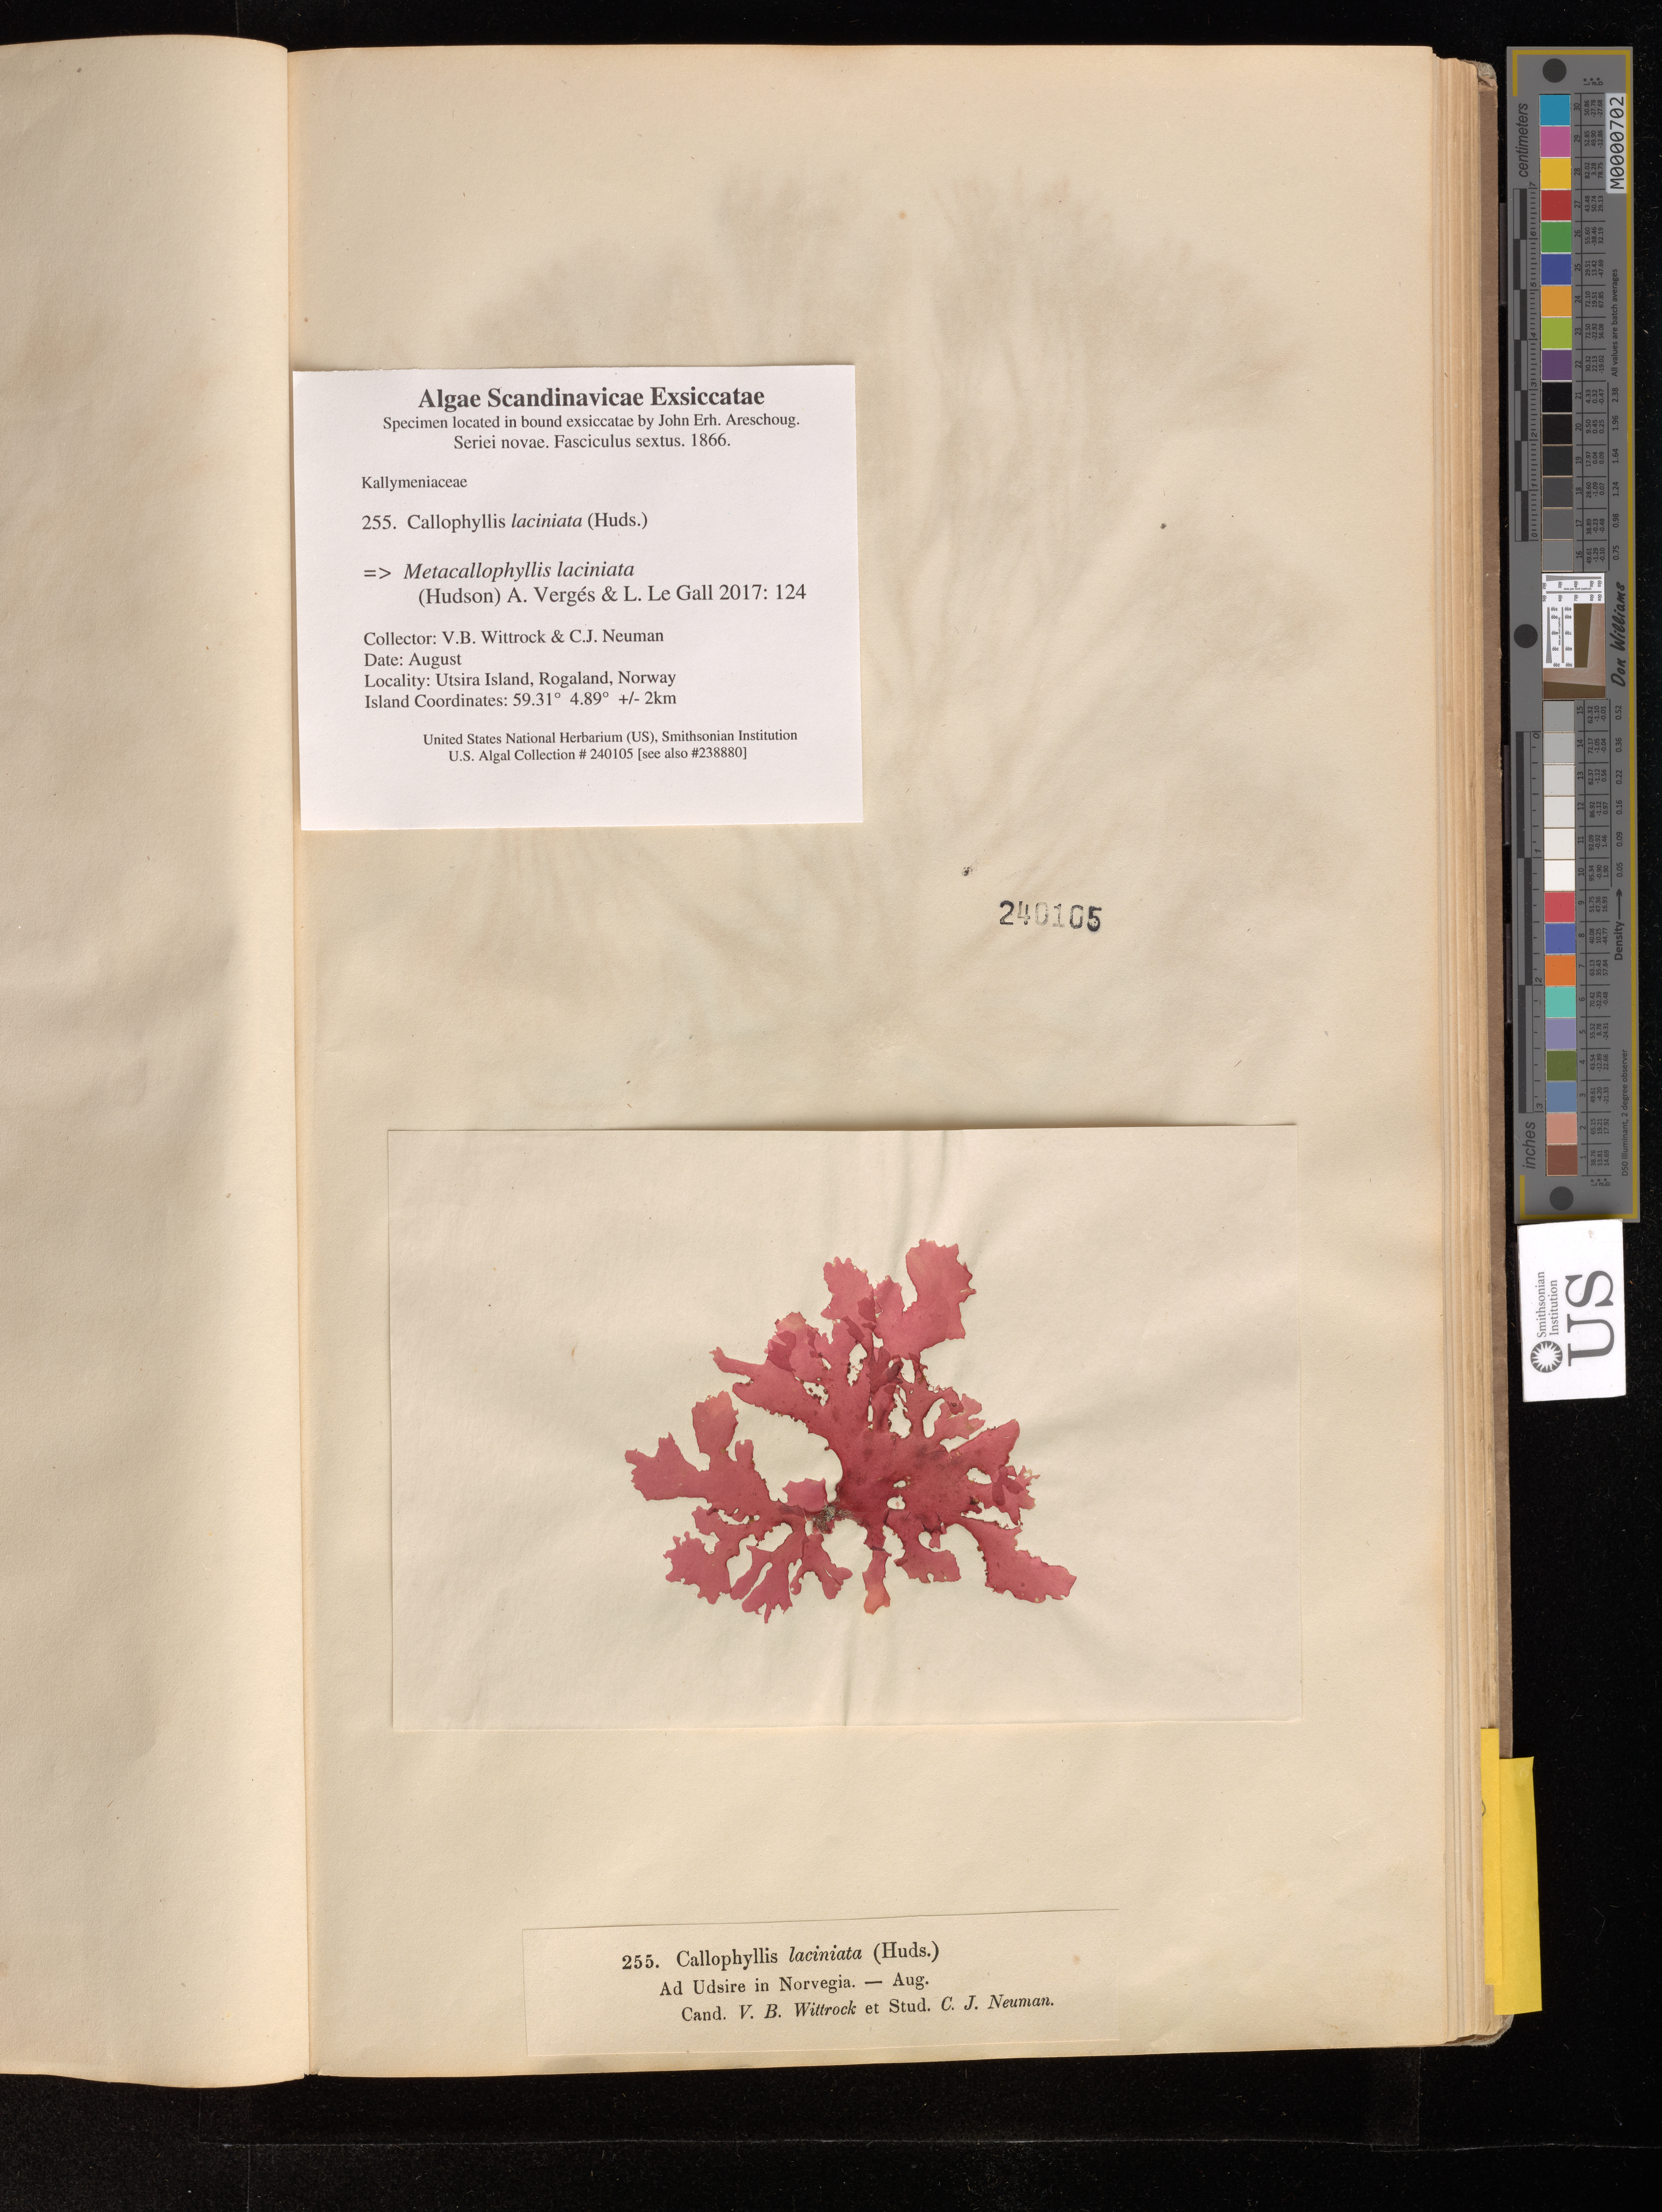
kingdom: Plantae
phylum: Rhodophyta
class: Florideophyceae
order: Gigartinales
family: Kallymeniaceae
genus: Metacallophyllis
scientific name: Metacallophyllis laciniata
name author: (Hudson) Vergés & L. Le Gall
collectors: V. Wittrock & C. Neuman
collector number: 255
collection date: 1866-08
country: Norway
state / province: Rogaland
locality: Utsira Island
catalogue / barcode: US 240105